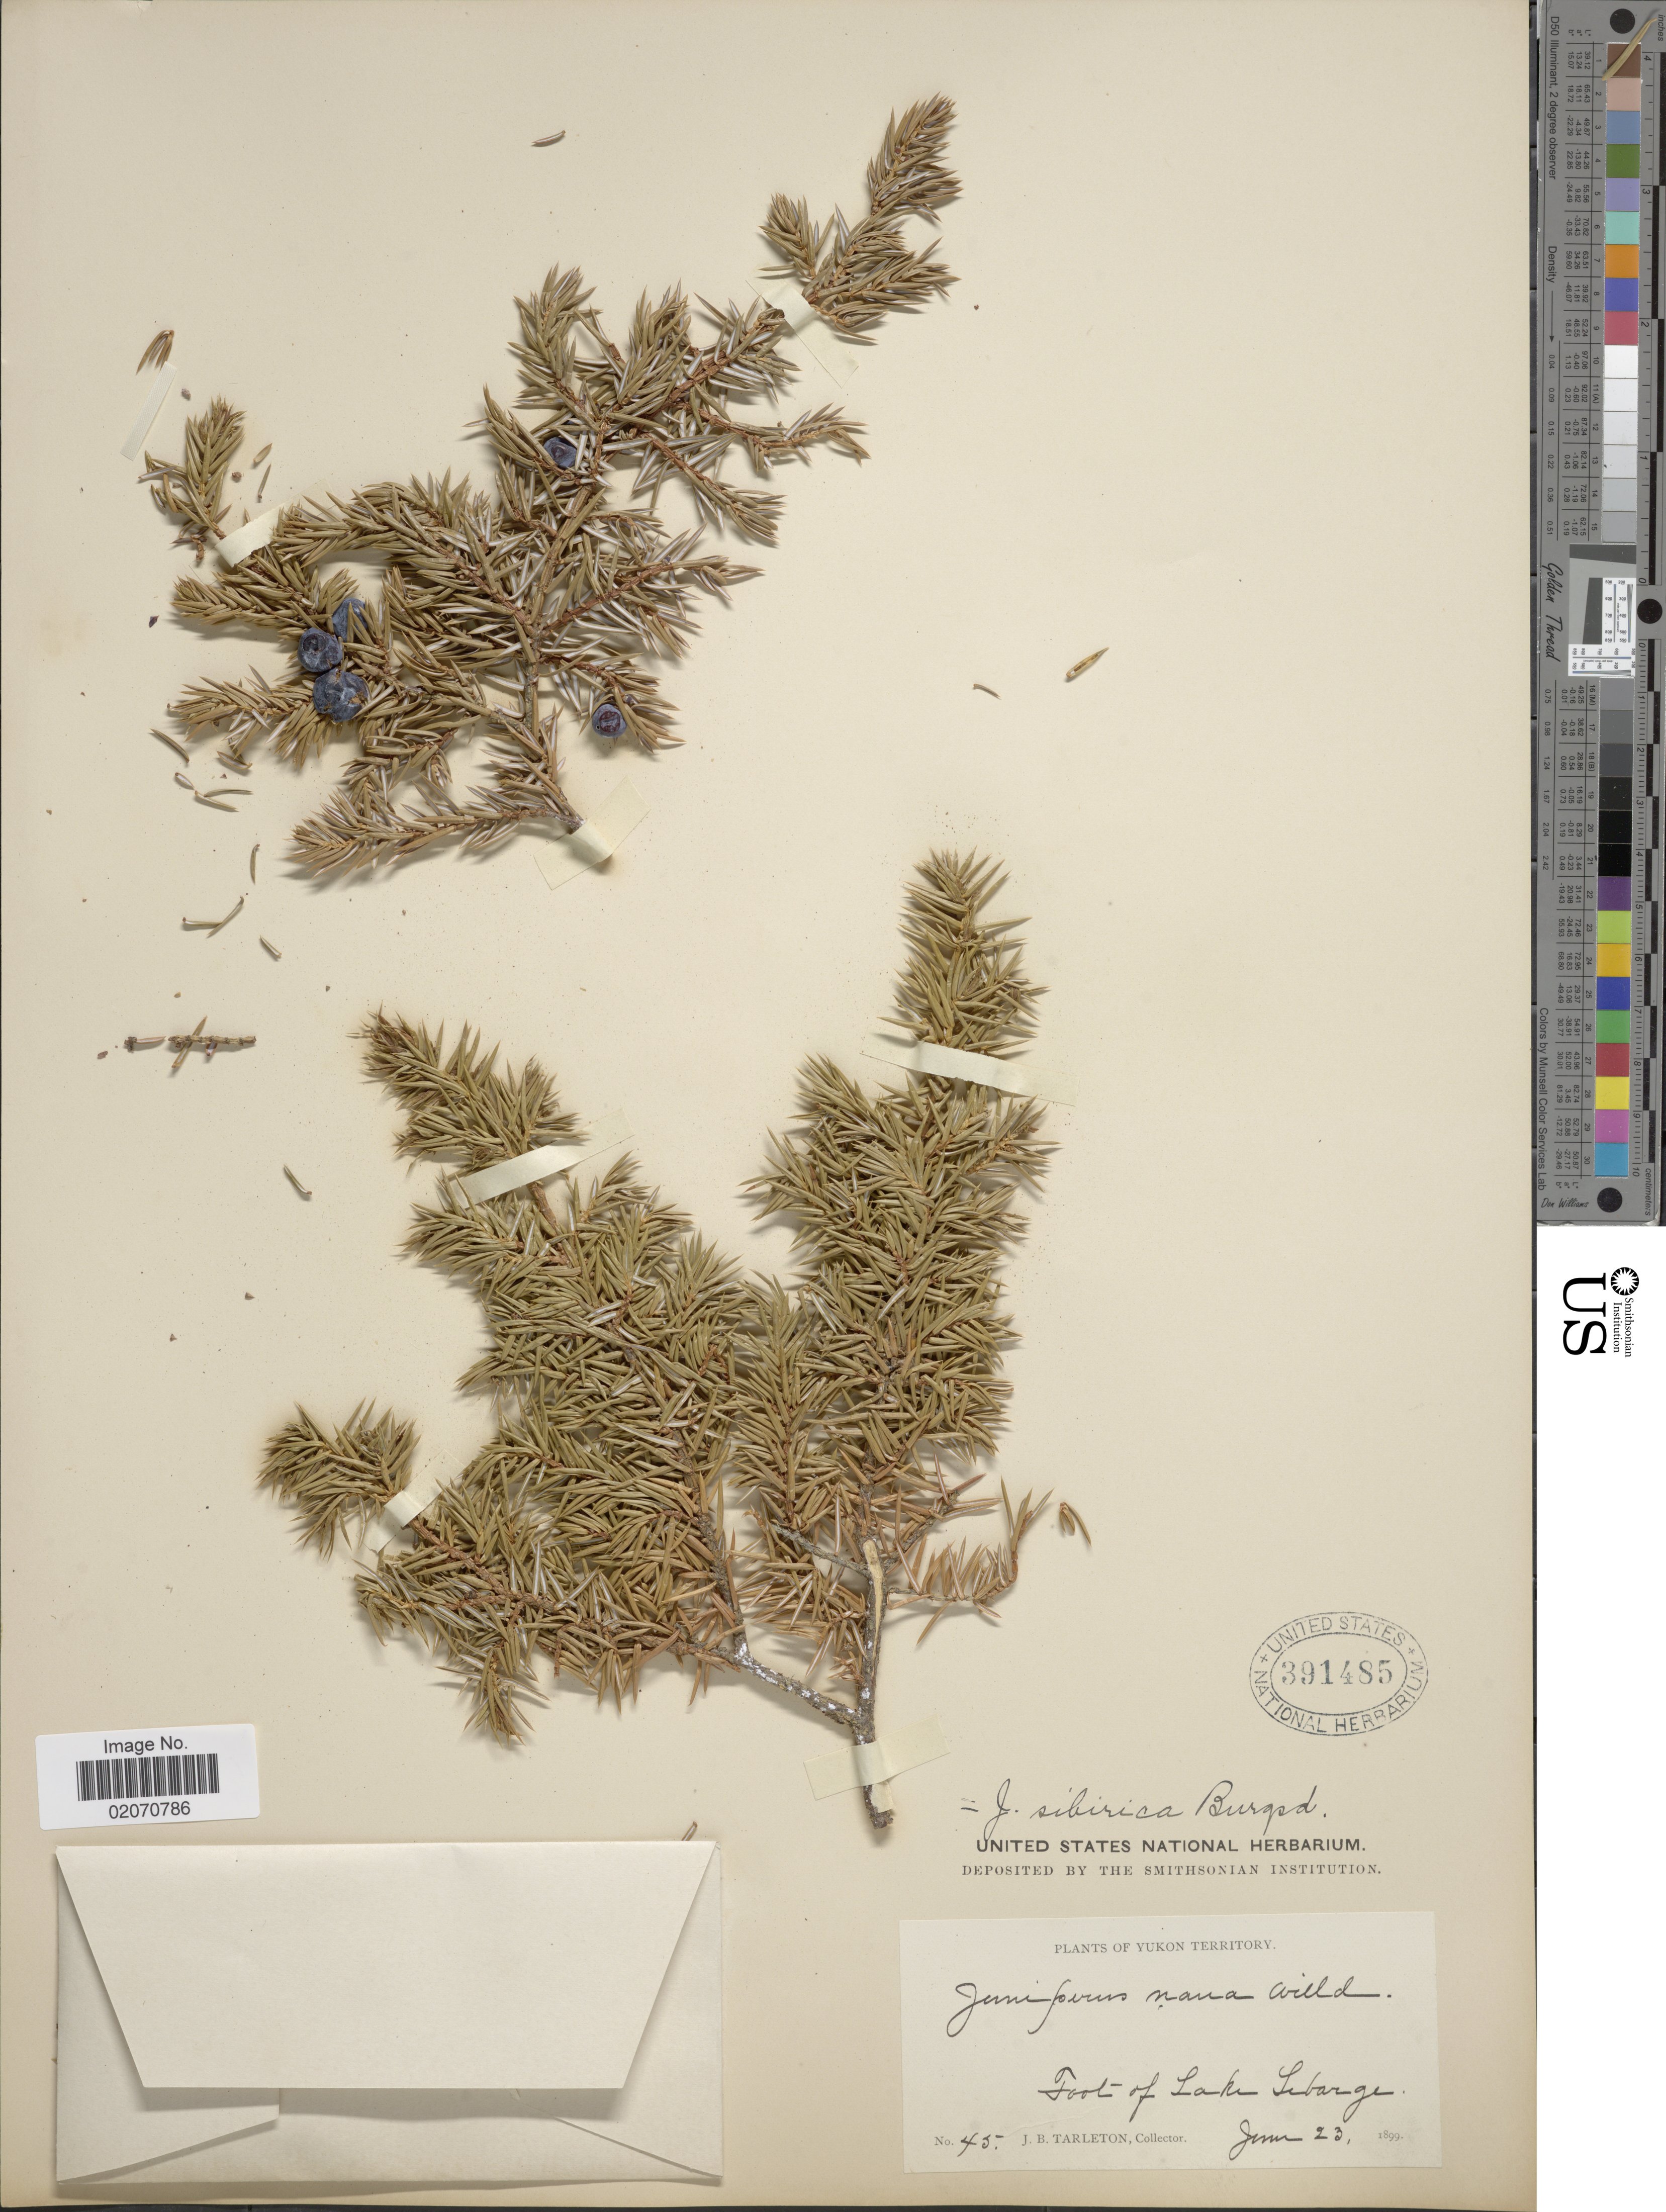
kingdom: Plantae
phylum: Tracheophyta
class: Pinopsida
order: Pinales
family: Cupressaceae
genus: Juniperus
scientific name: Juniperus communis subsp. nana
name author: (Willd.) Syme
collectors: J. Tarleton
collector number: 45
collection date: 1899-06-23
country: Canada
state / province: Yukon Territory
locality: Foot of Lake Sebarge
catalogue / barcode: US 391485